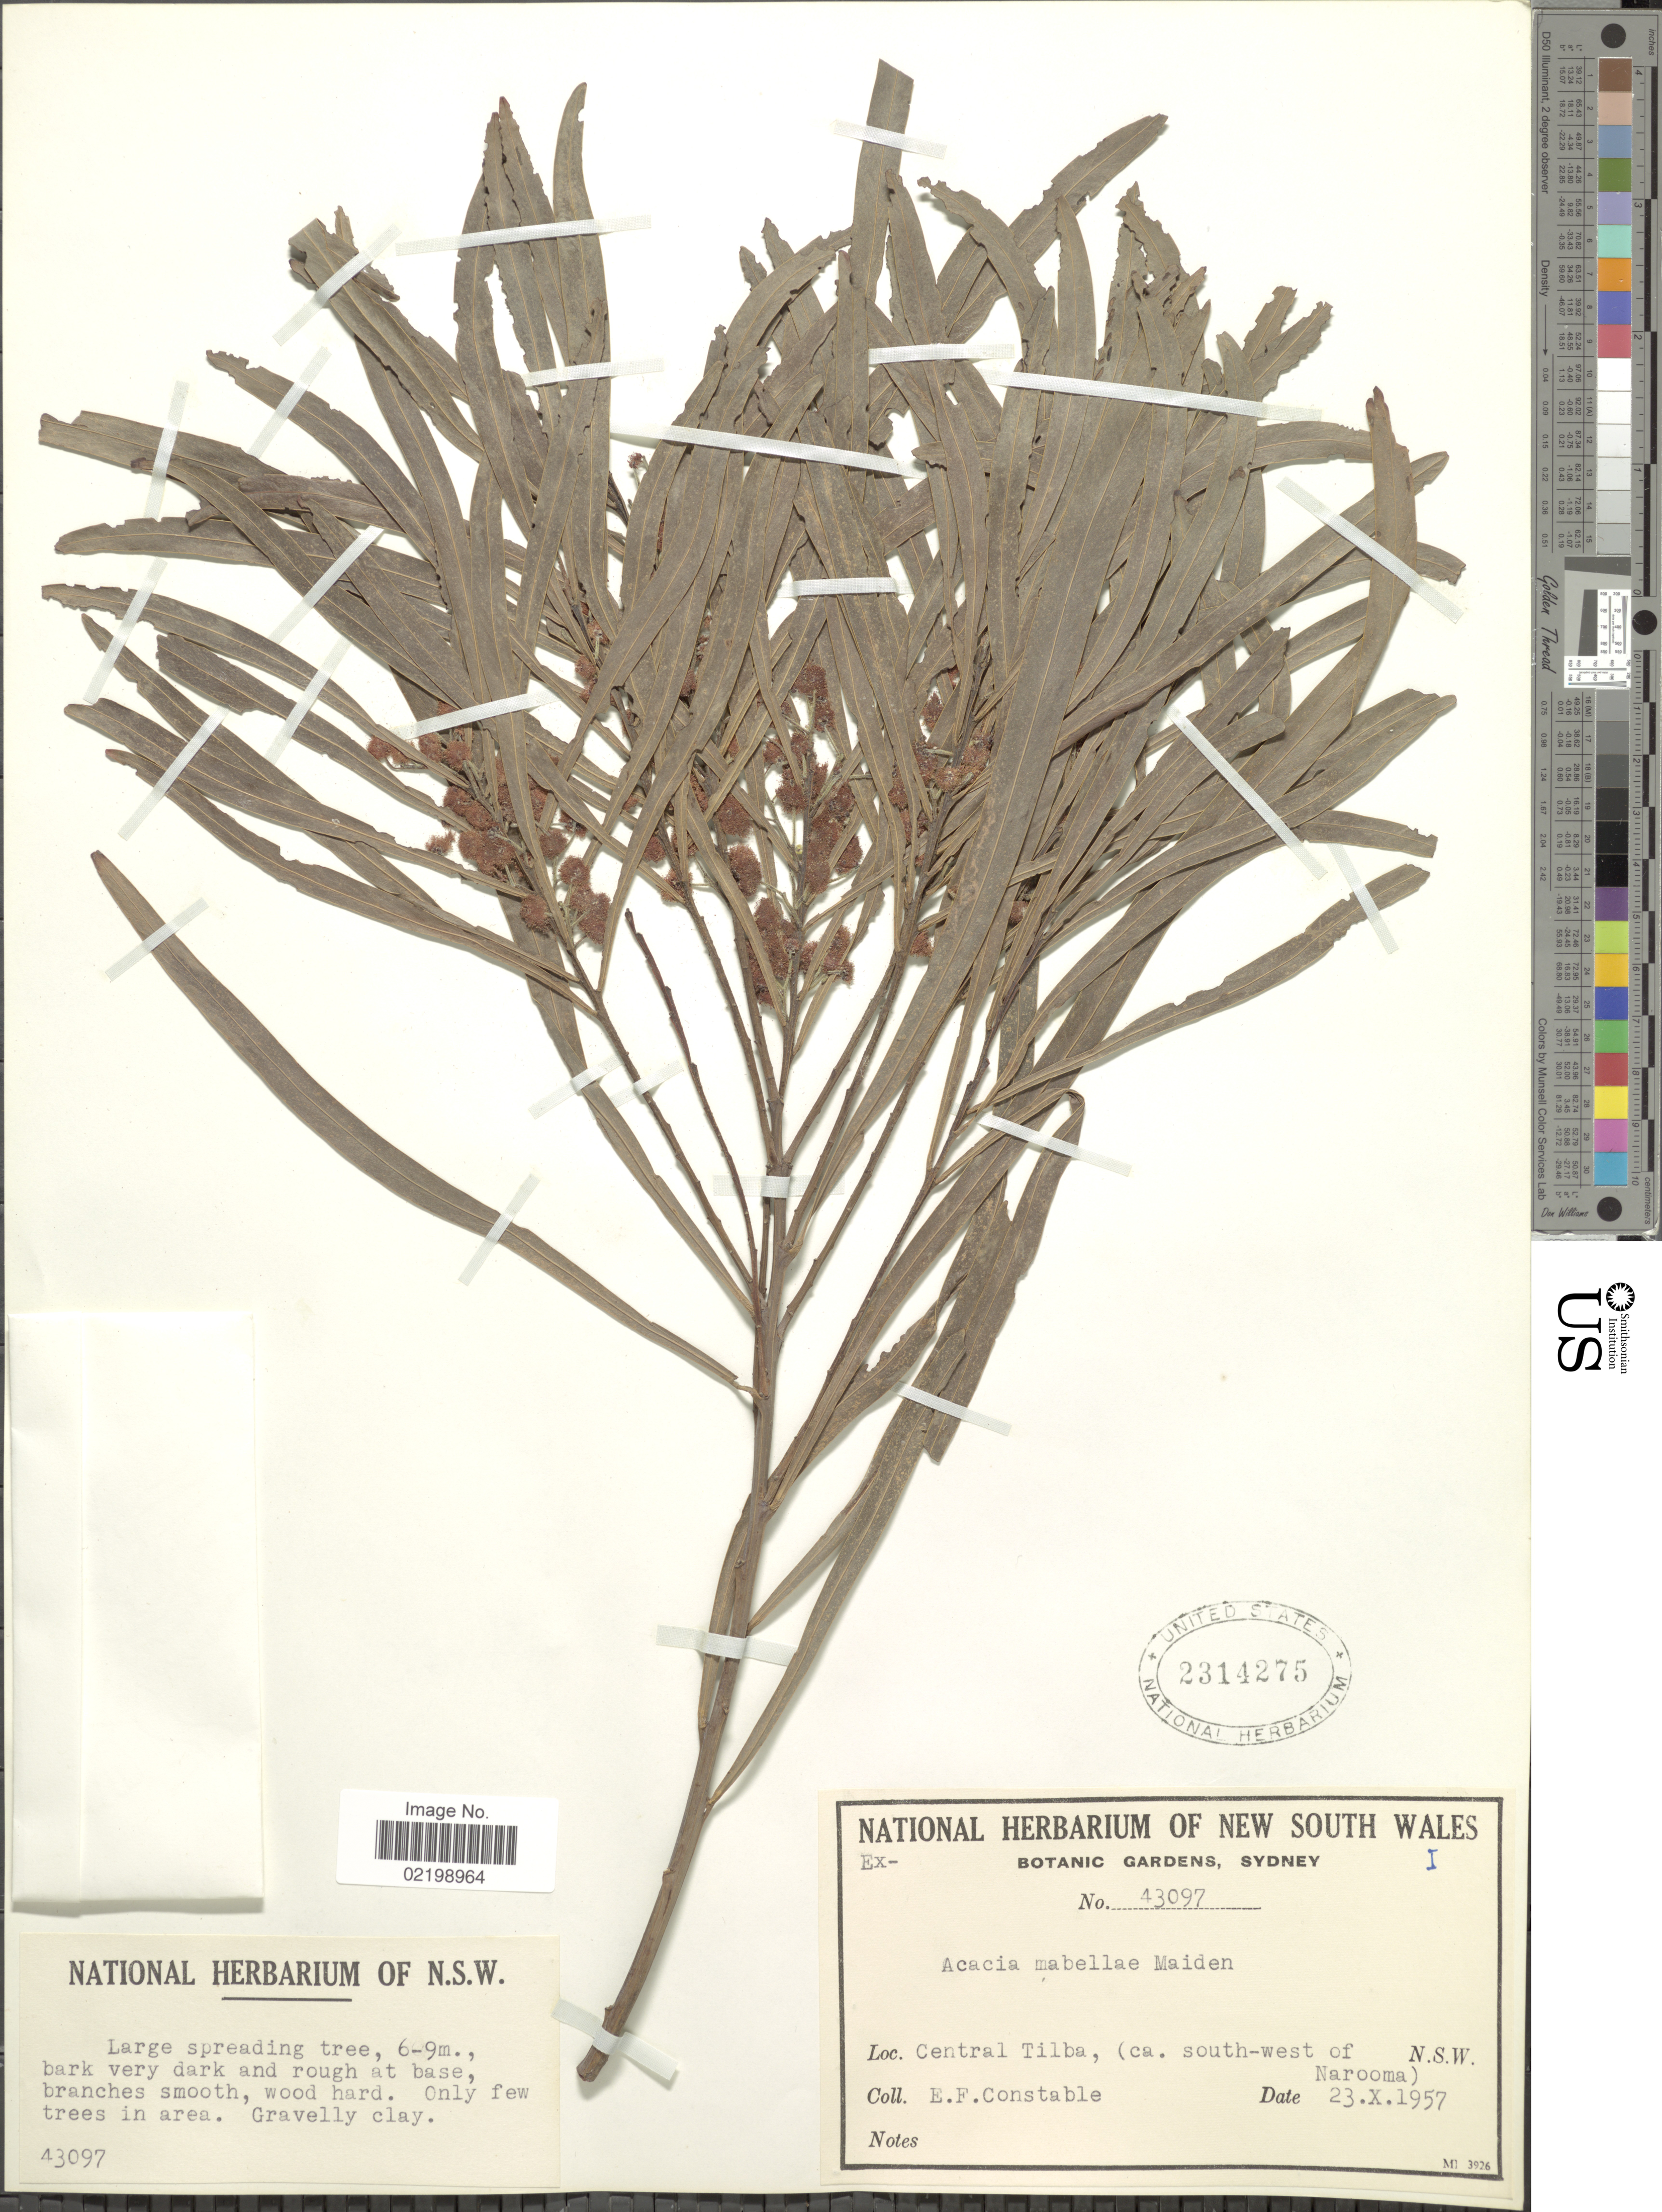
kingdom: Plantae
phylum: Tracheophyta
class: Magnoliopsida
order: Fabales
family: Fabaceae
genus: Acacia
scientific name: Acacia mabellae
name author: Maiden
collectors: E. F. Constable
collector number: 43097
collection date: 1957-10-23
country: Australia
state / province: New South Wales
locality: Central Tilba, (Ca. south-west of Narooma) N.S.W.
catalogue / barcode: US 2314275